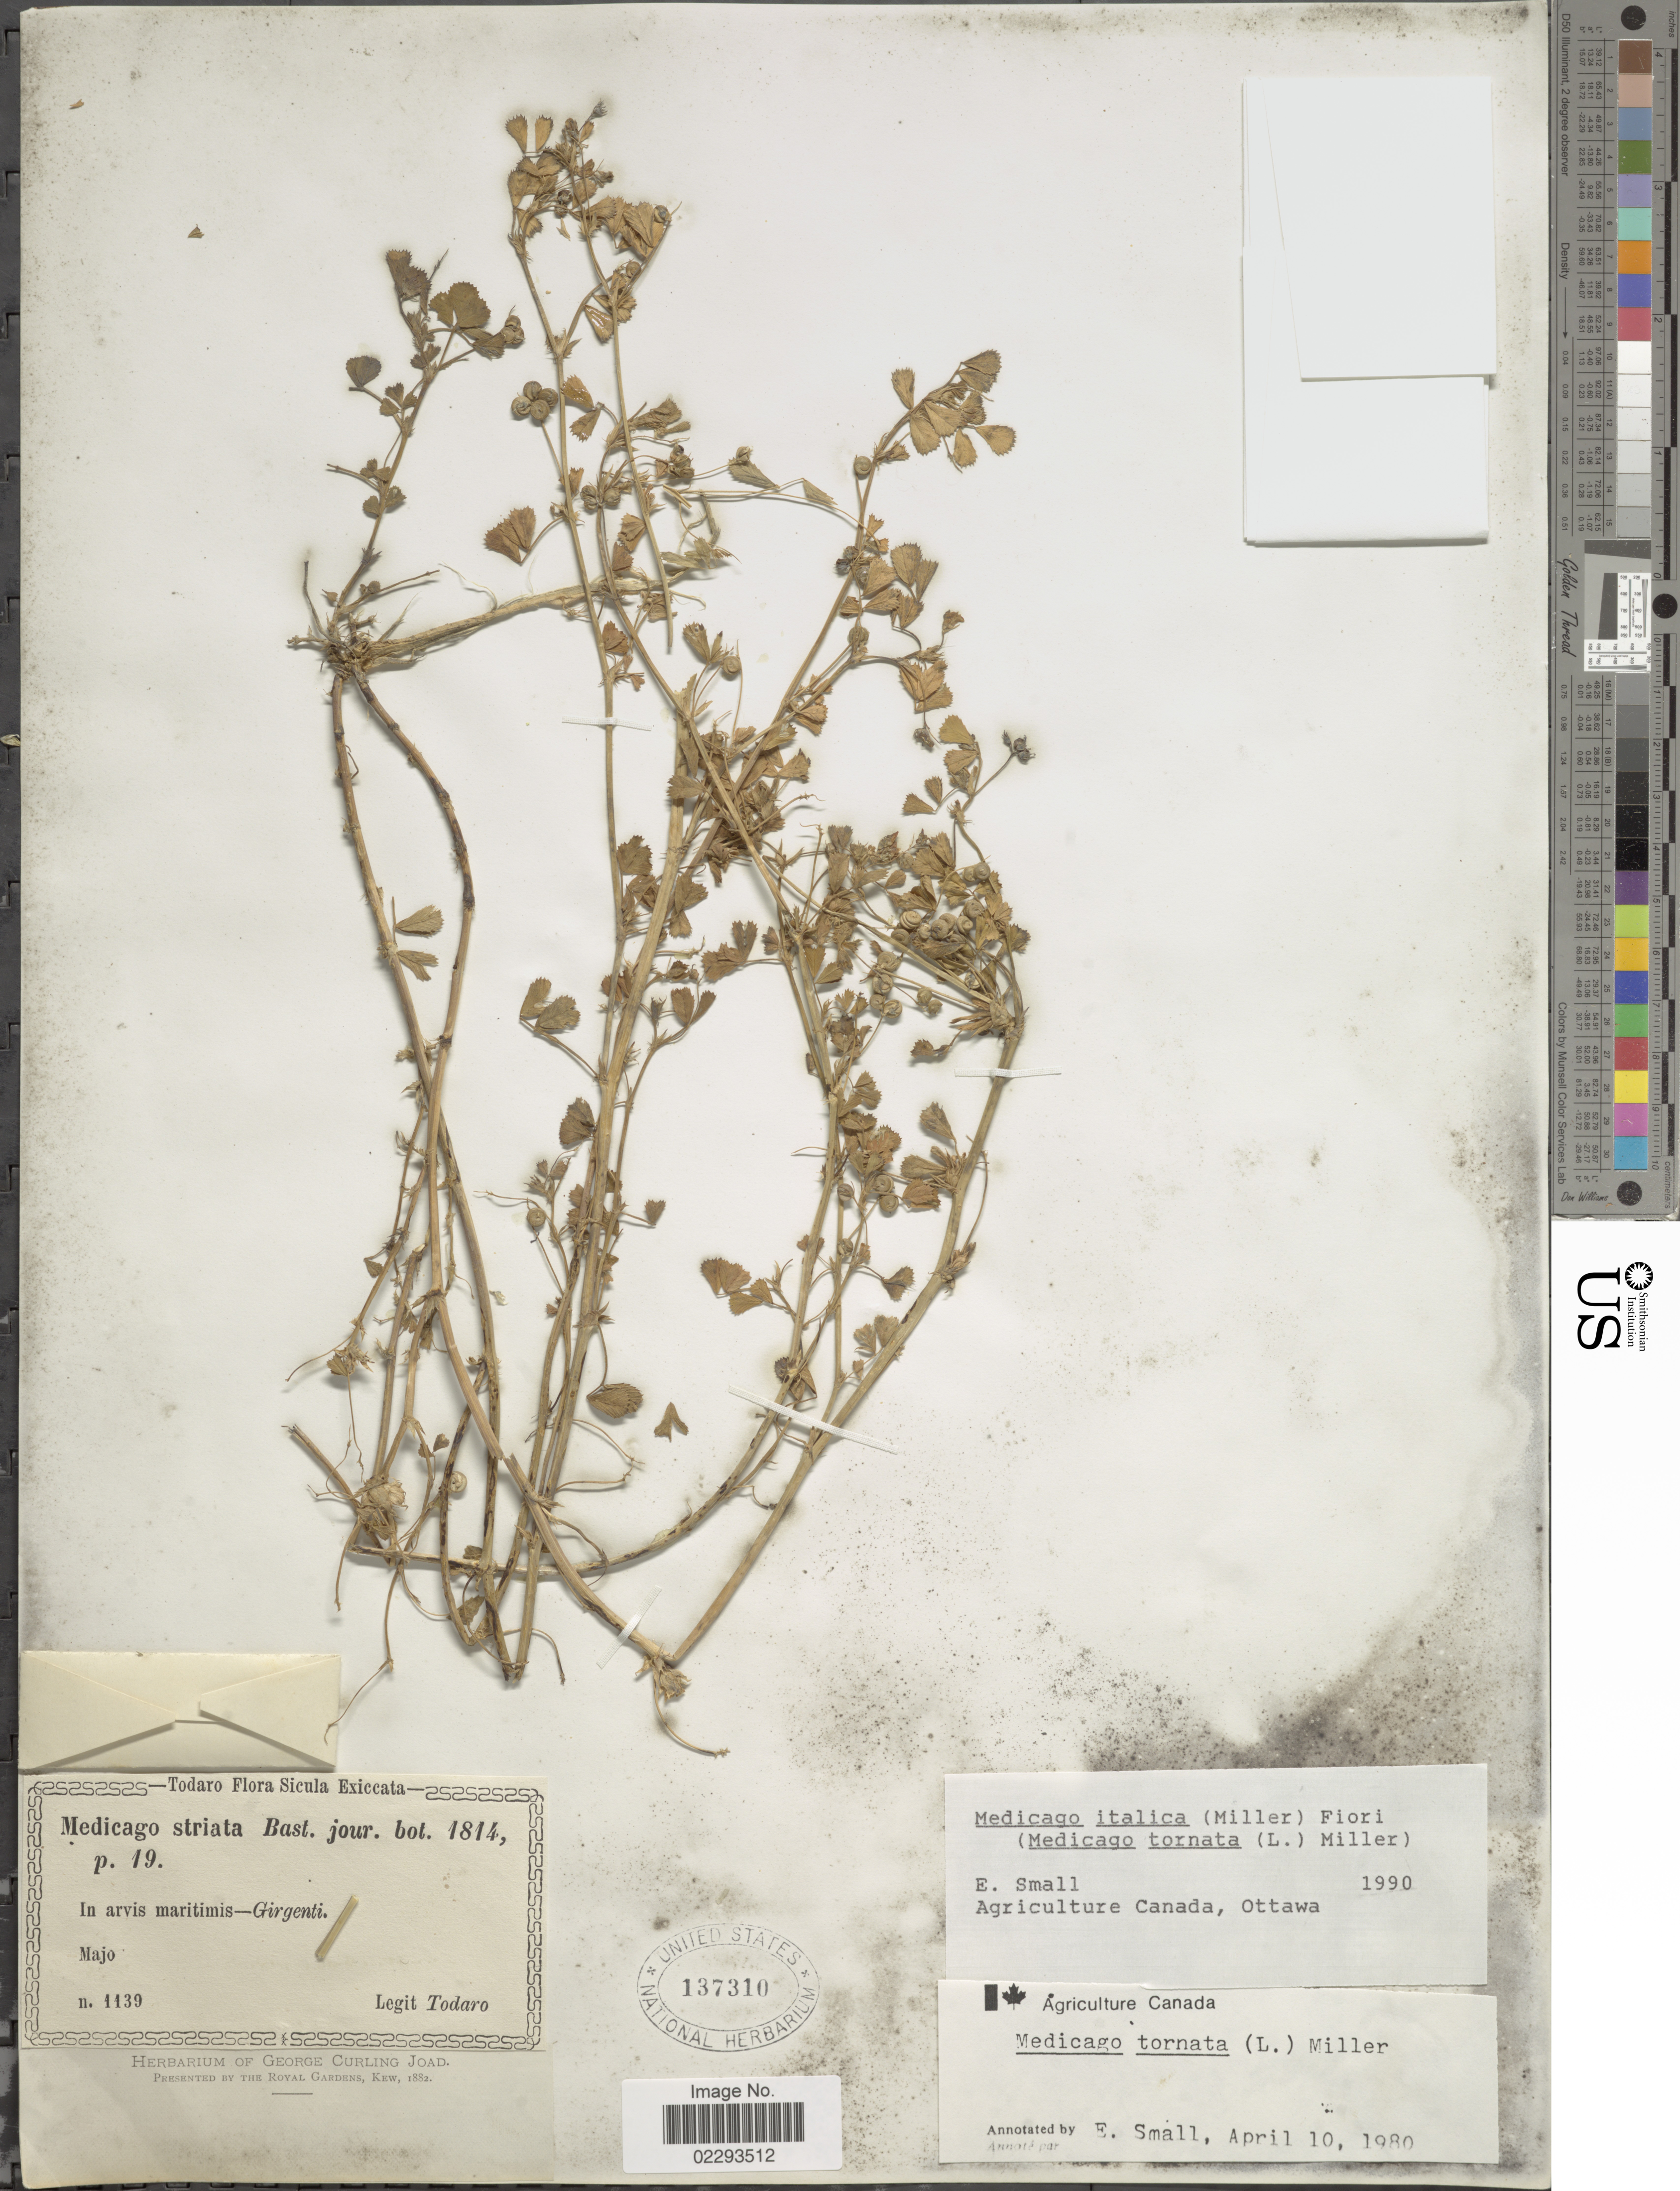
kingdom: Plantae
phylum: Tracheophyta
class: Magnoliopsida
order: Fabales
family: Fabaceae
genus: Medicago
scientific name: Medicago italica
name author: (Mill.) Fiori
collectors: Todaro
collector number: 1139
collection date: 1814-05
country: Italy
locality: Sicula Exiccata, in arvis maritimis, Girgenti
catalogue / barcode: US 137310